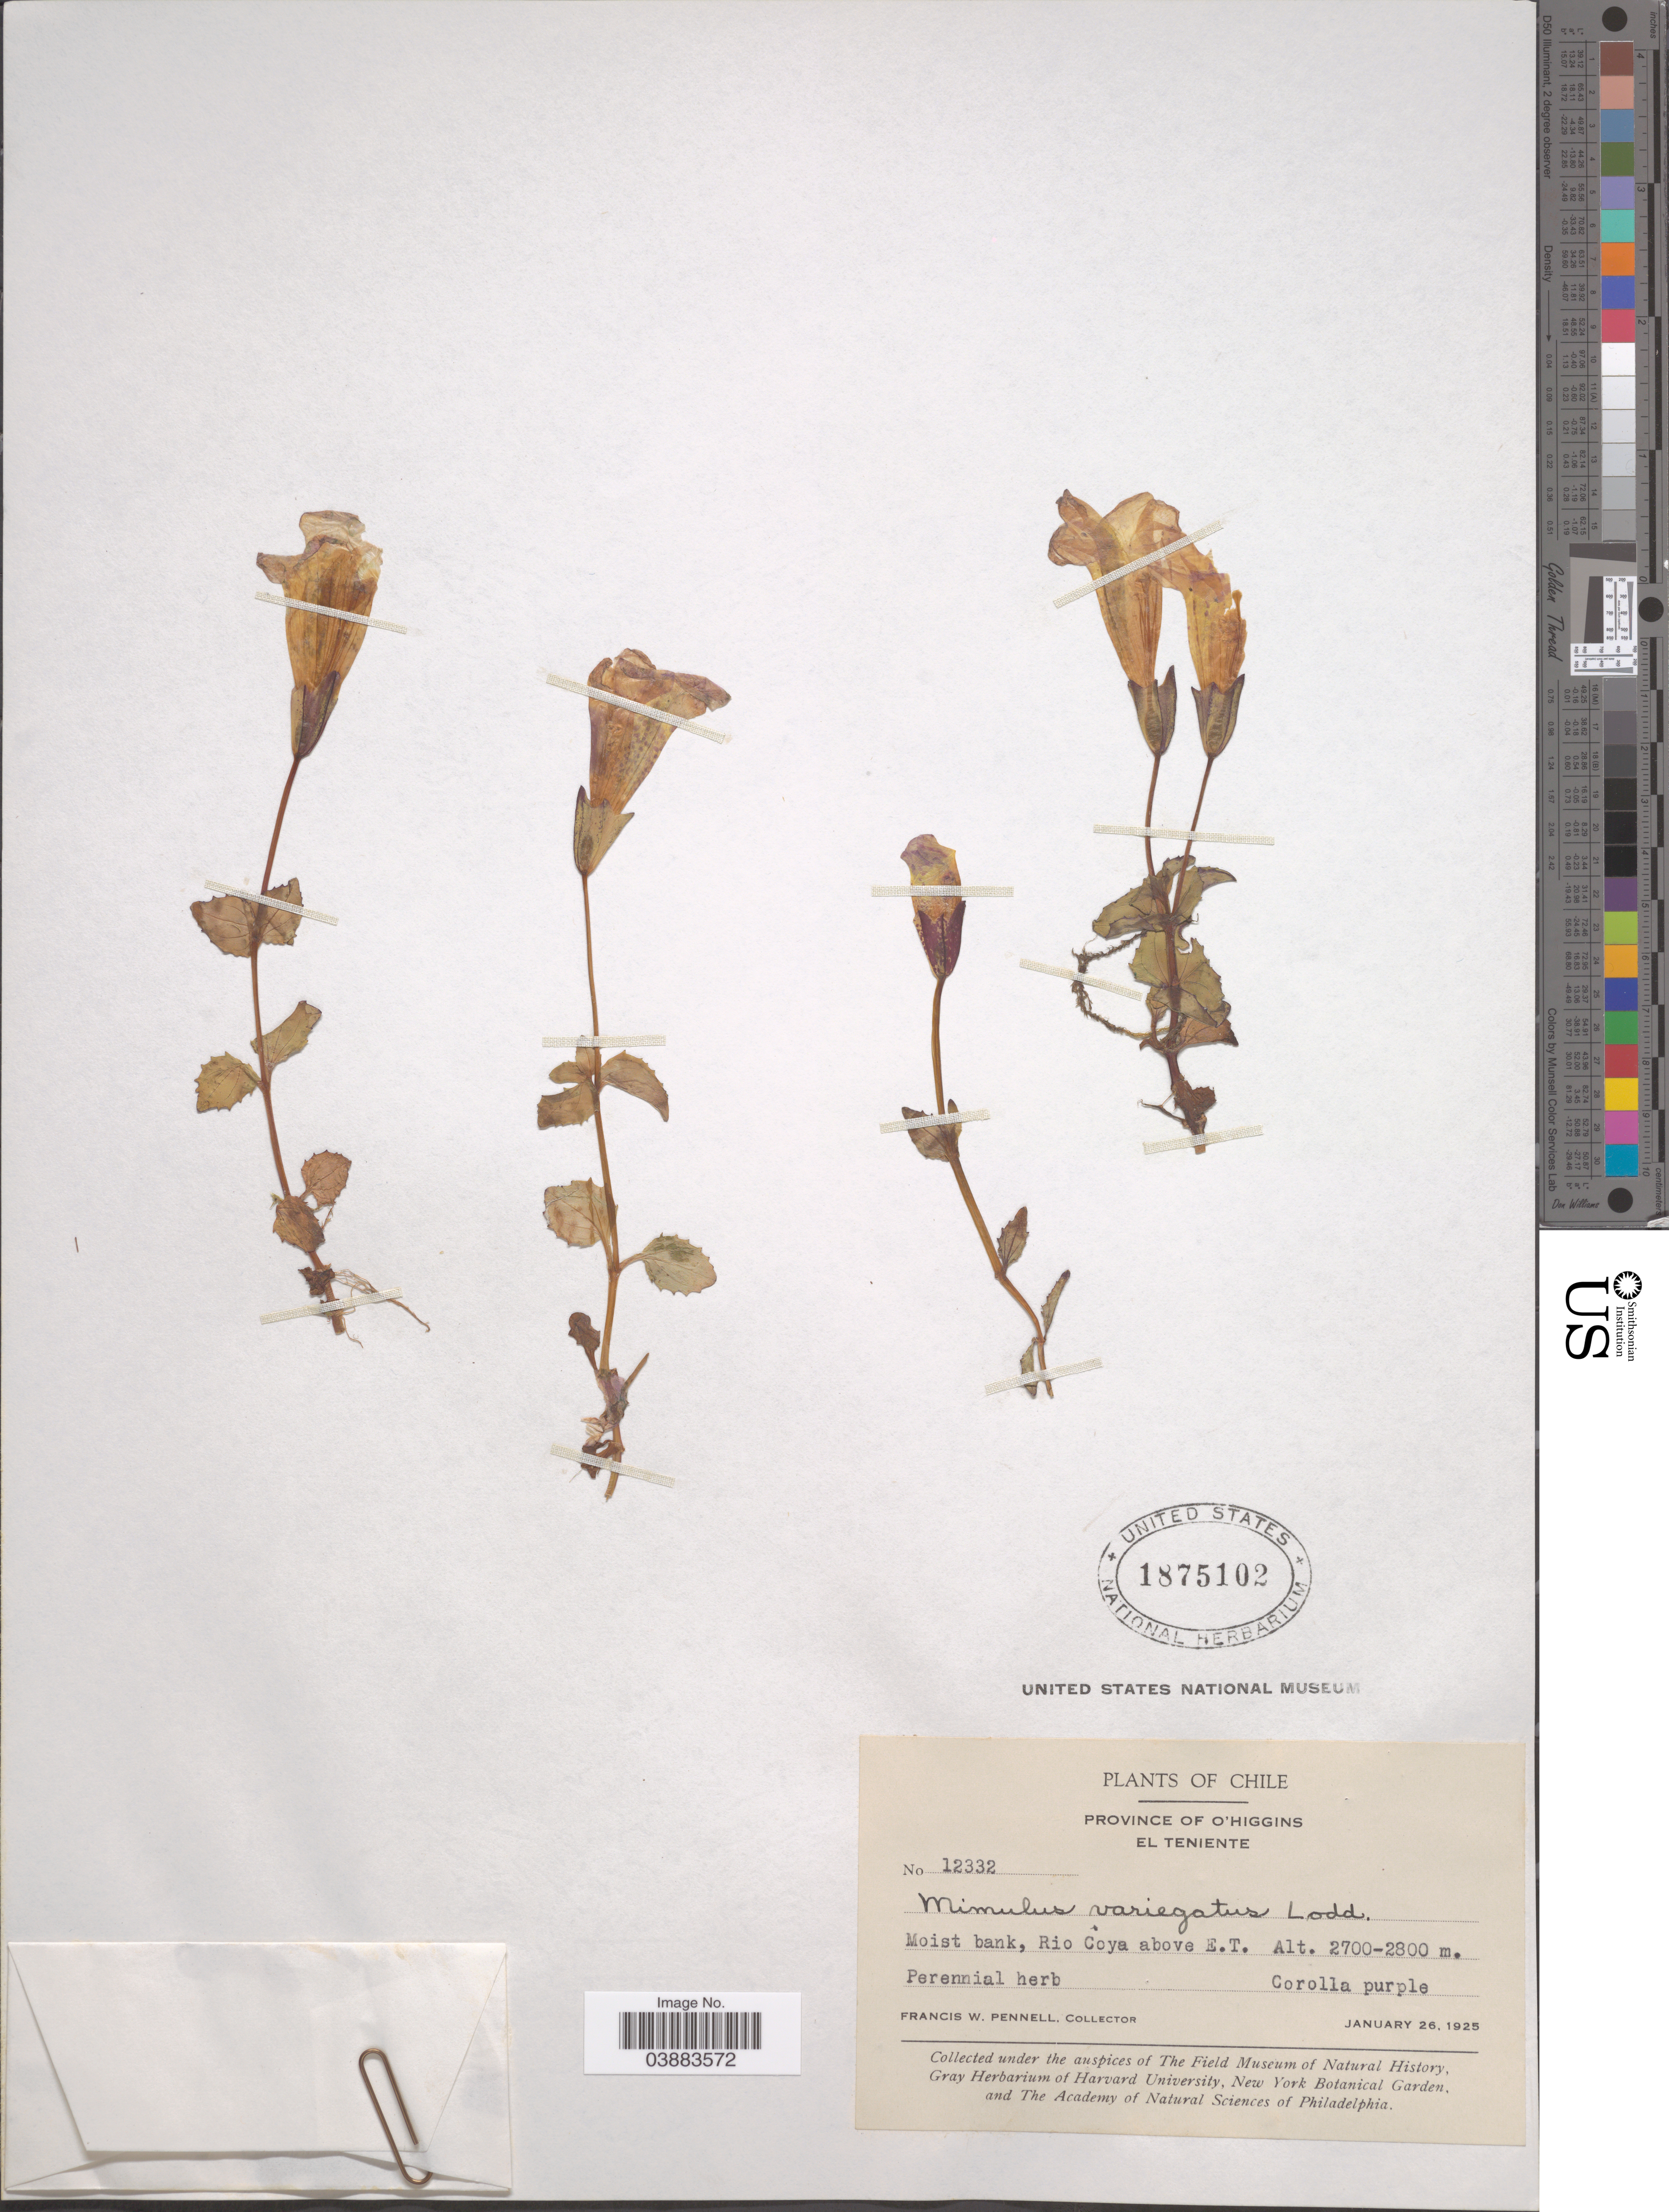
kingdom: Plantae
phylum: Tracheophyta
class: Magnoliopsida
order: Lamiales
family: Phrymaceae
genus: Mimulus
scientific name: Mimulus luteus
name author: L.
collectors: F. W. Pennell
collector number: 12332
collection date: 1925-01-26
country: Chile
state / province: O'Higgins (VI)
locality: El Teniente. Rio Coya above E.T.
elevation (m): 2700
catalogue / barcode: US 1875102